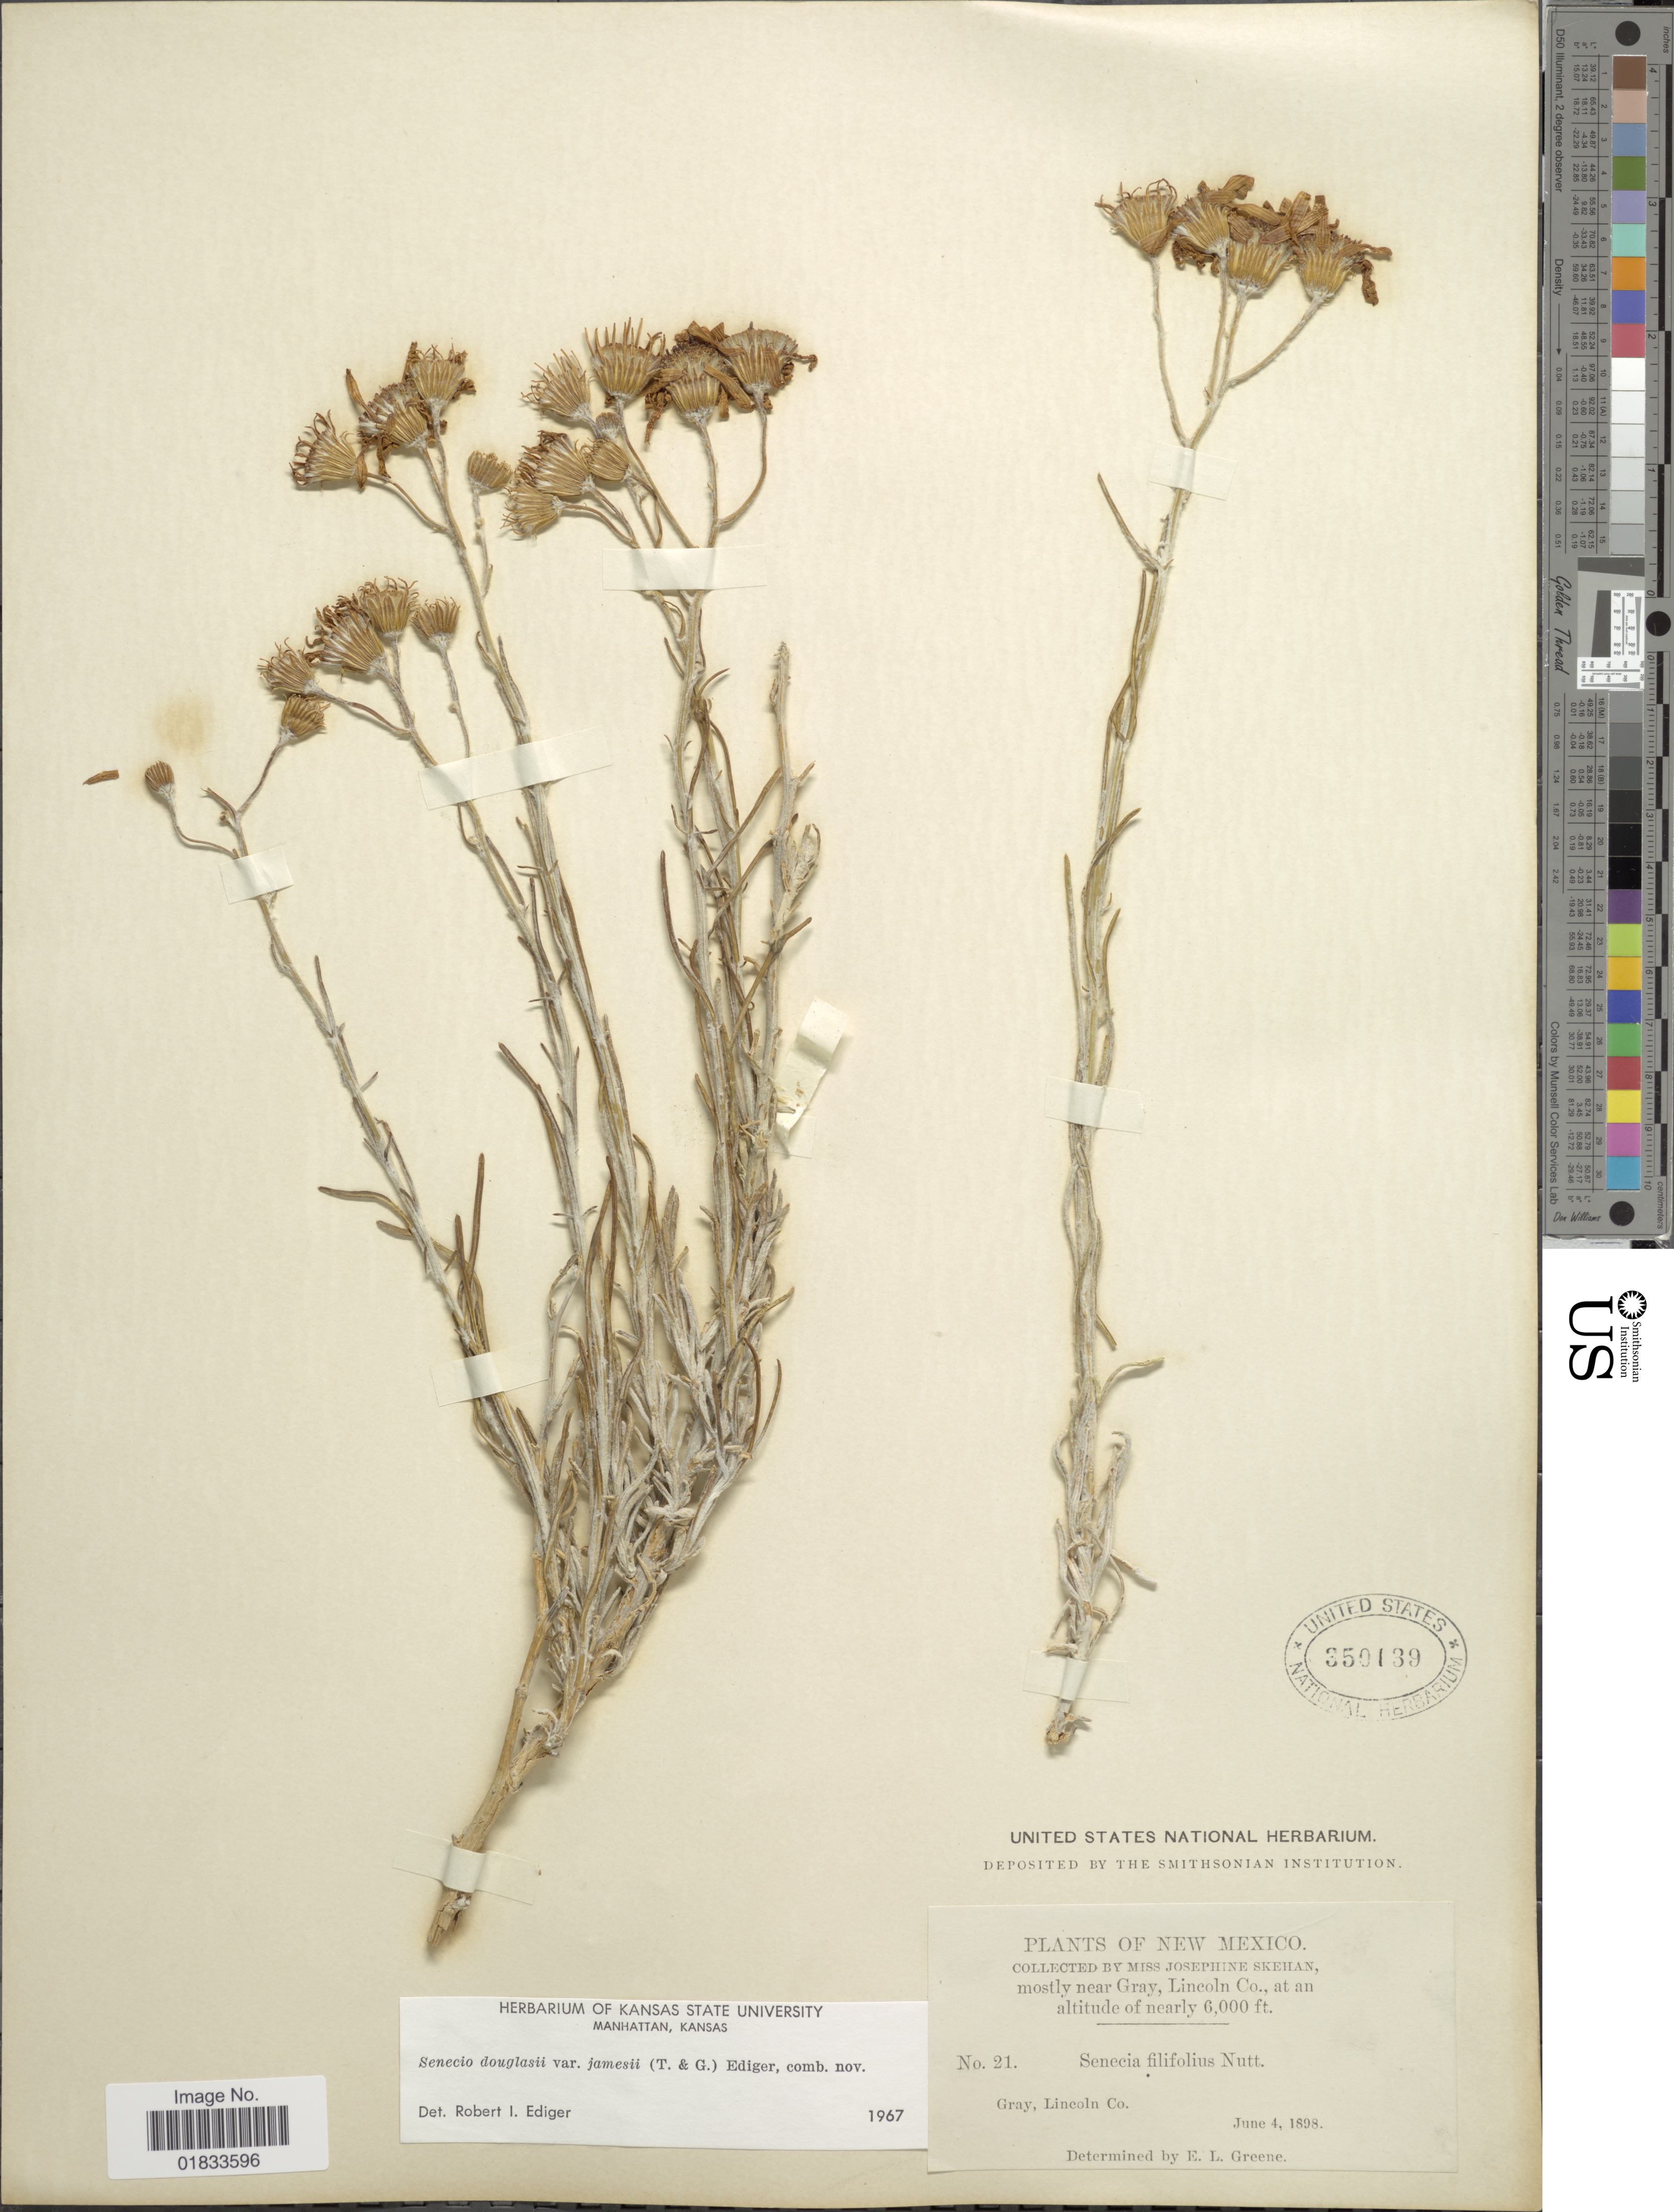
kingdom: Plantae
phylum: Tracheophyta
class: Magnoliopsida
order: Asterales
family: Asteraceae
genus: Senecio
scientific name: Senecio flaccidus var. flaccidus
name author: Less.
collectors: J. Skehan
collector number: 21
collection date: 1898-06-04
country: United States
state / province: New Mexico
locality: Mostly near Gray, Lincoln Co., Gray, Lincoln Co.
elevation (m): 1829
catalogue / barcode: US 350139